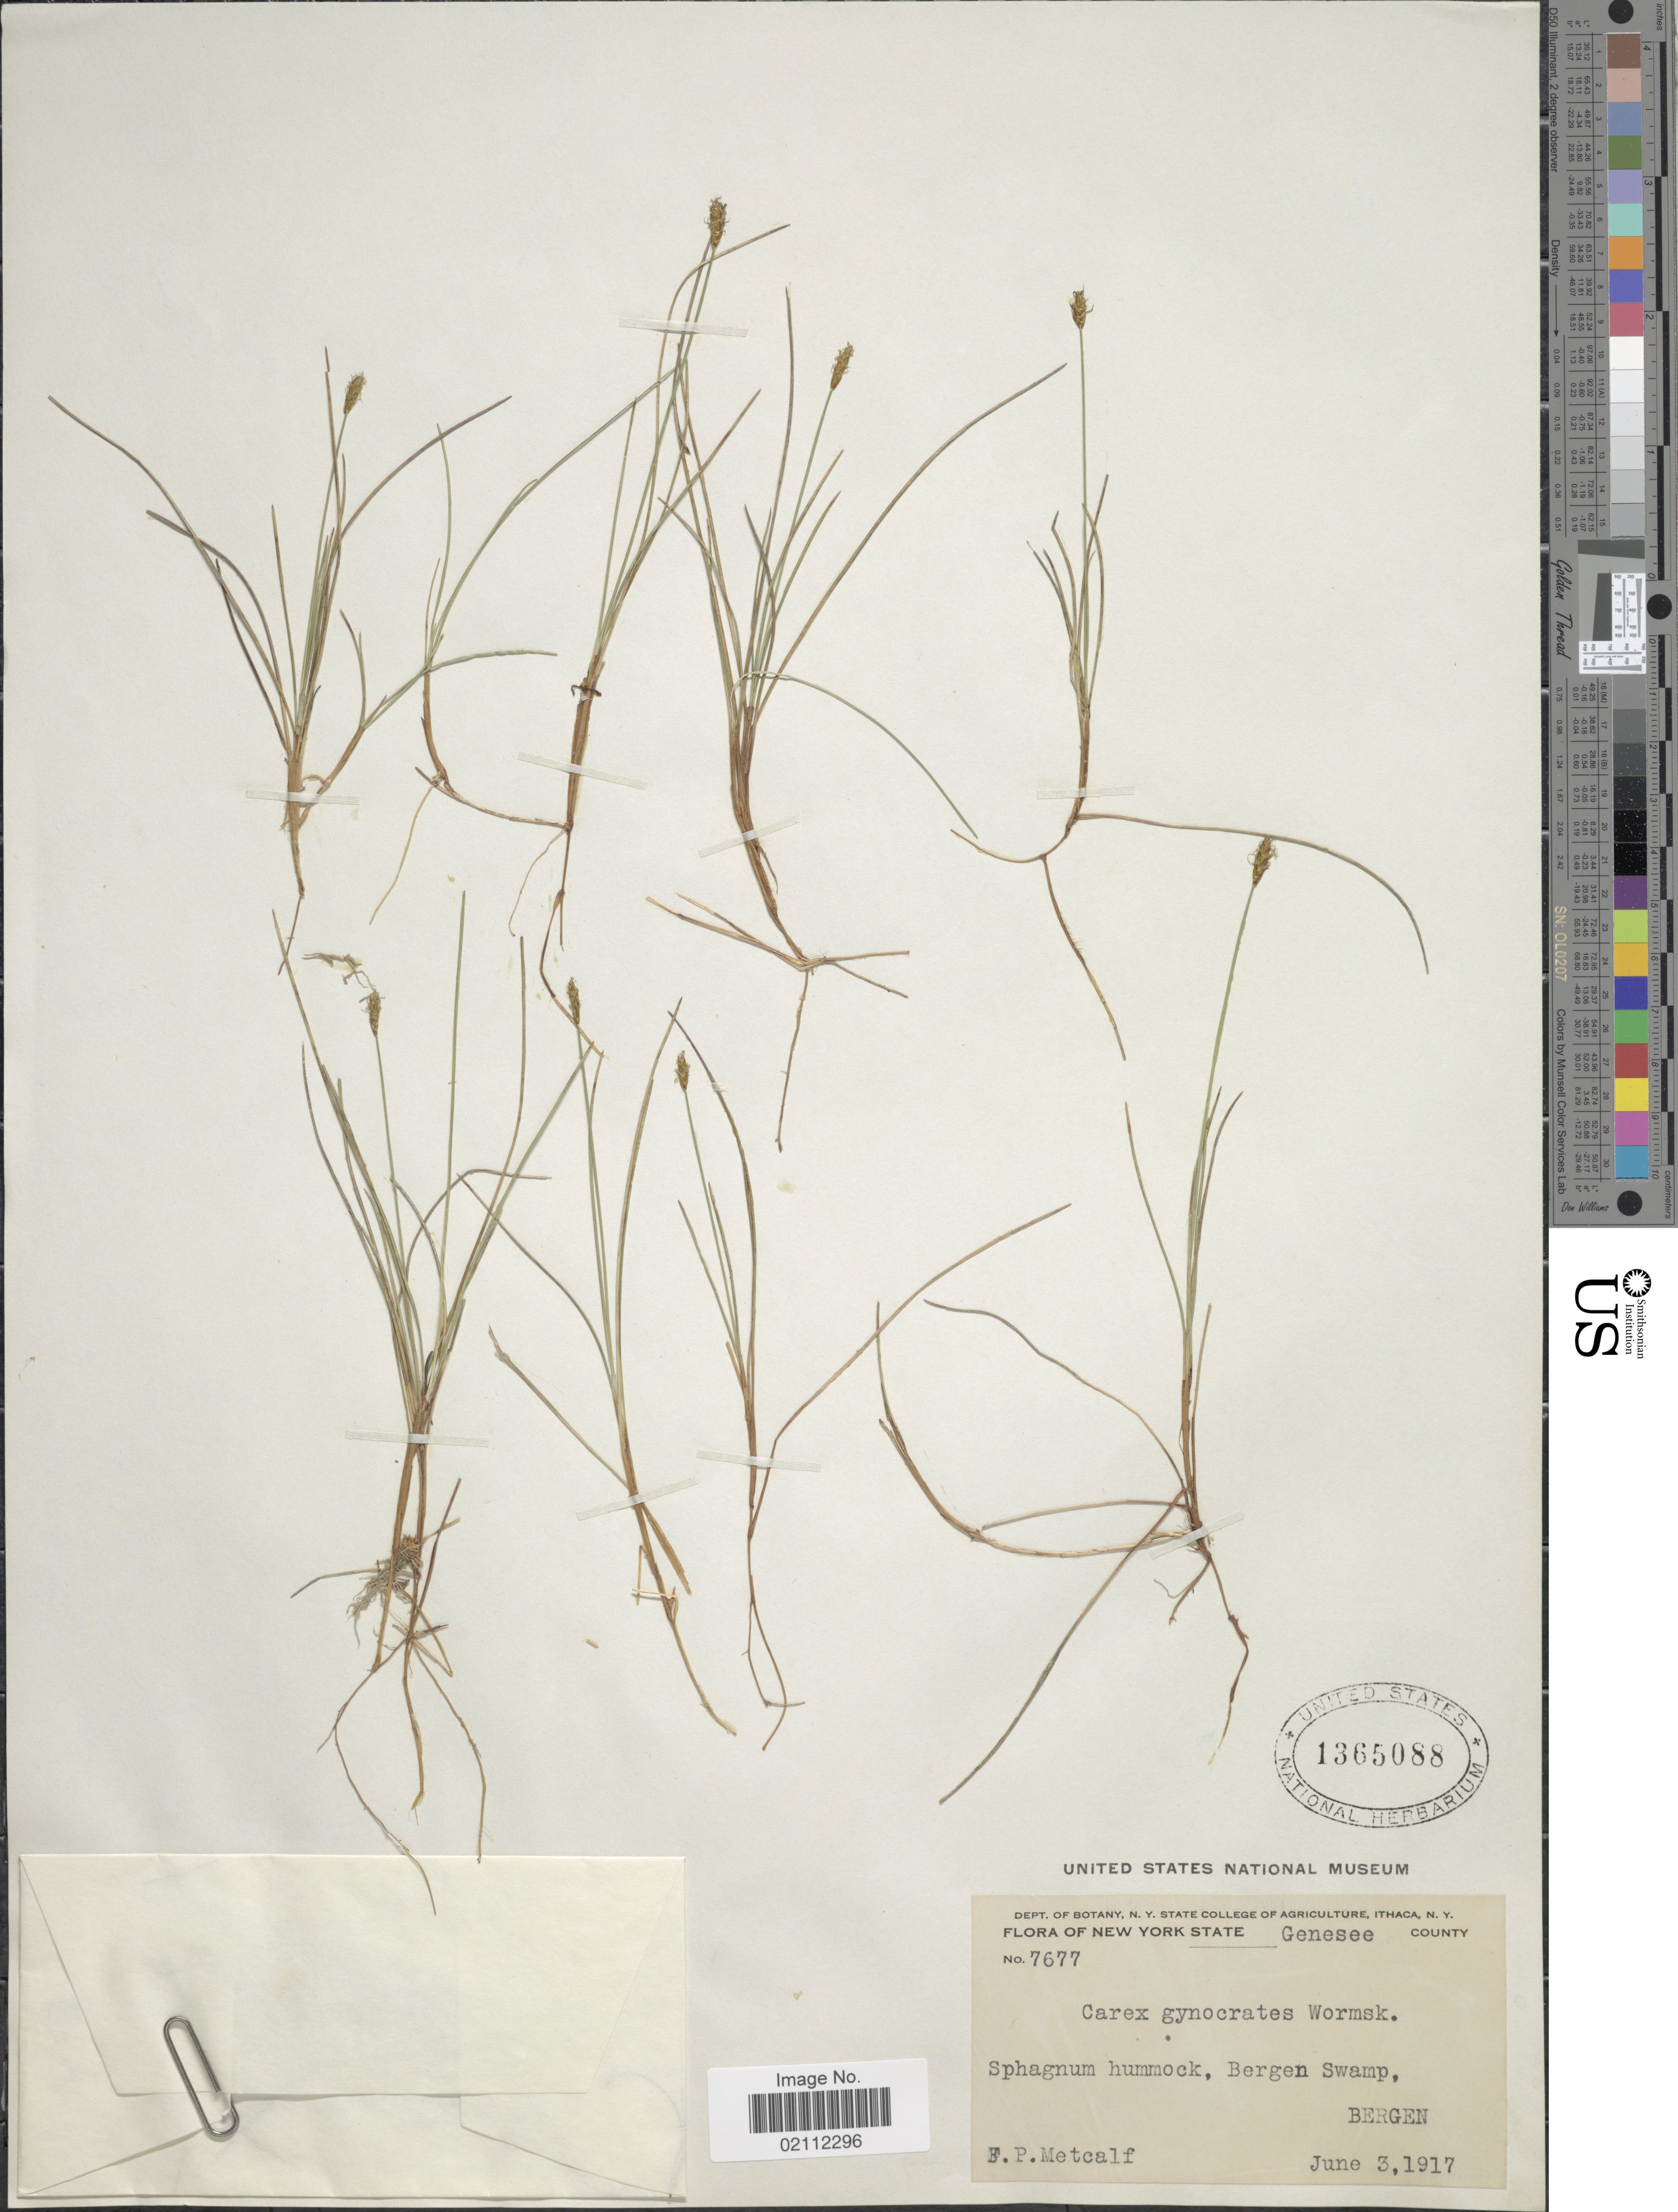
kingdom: Plantae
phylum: Tracheophyta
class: Liliopsida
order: Poales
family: Cyperaceae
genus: Carex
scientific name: Carex nardina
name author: (Hornem.) Fr.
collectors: F. Metcalf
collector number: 7677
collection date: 1917-06-03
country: United States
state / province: New York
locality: Genesee County. Bergen Swamp, Bergen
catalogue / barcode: US 1365088